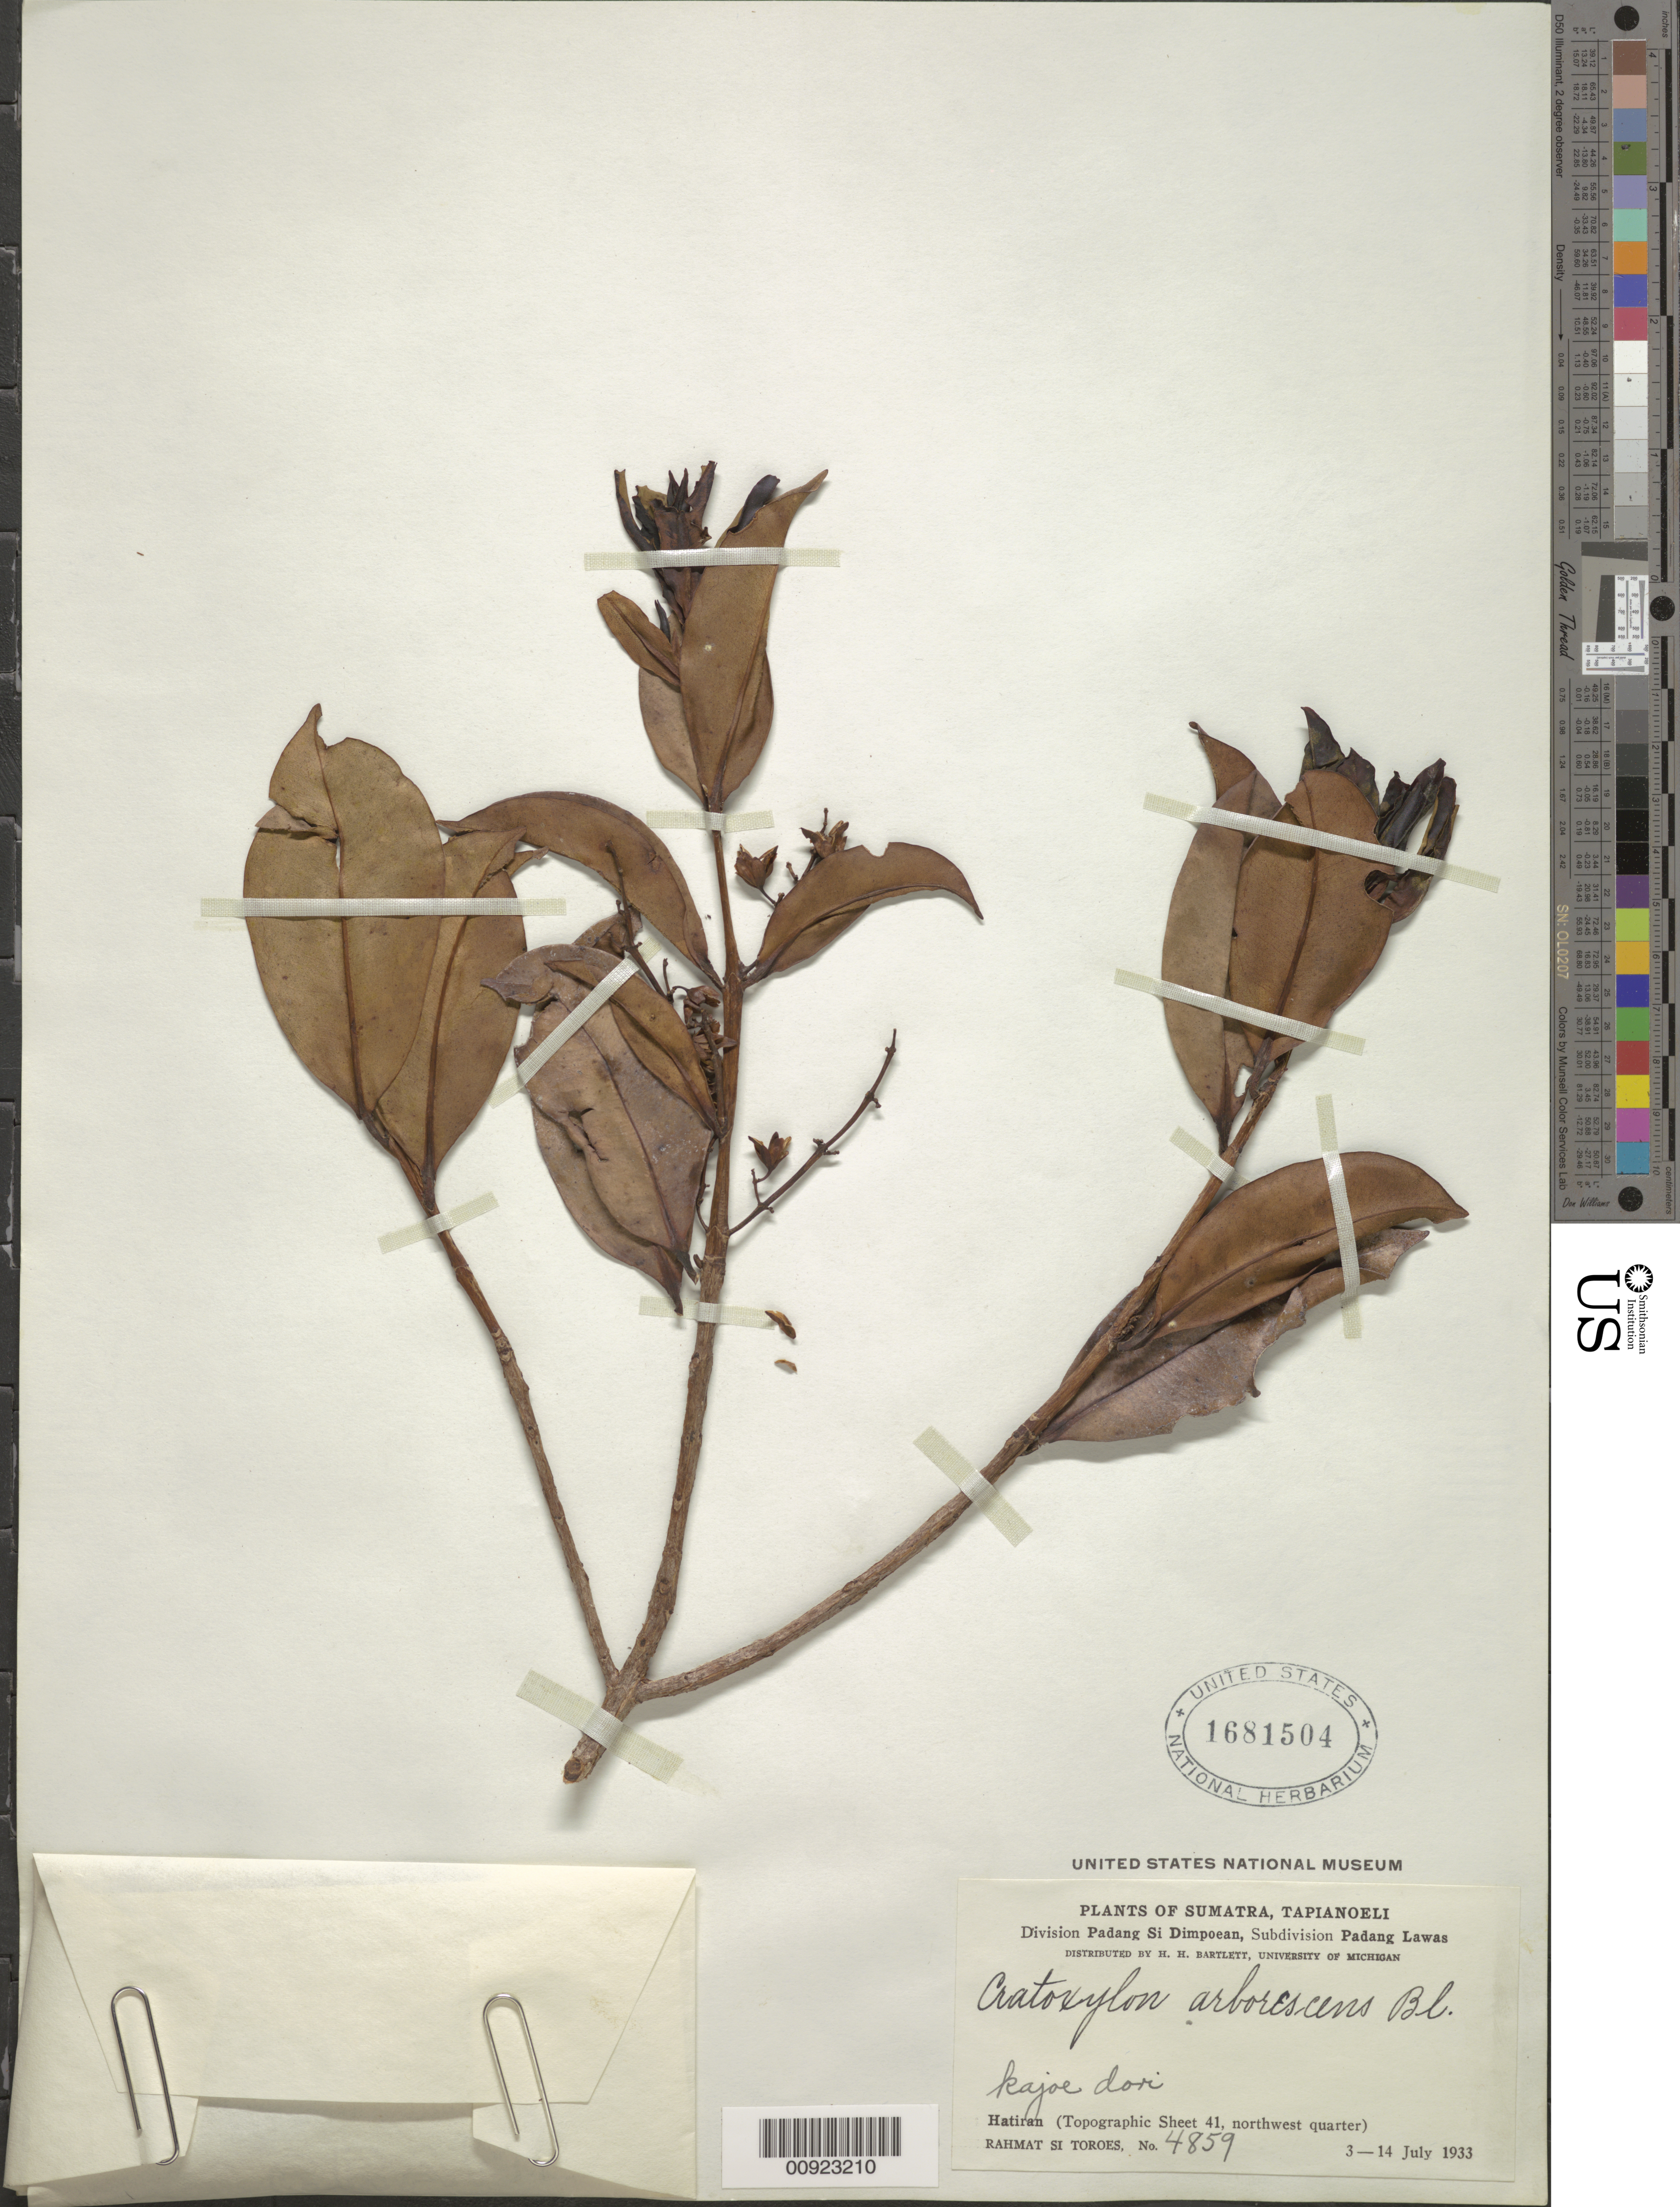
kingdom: Plantae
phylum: Tracheophyta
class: Magnoliopsida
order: Malpighiales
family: Hypericaceae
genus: Cratoxylum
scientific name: Cratoxylum arborescens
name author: (Vahl) Blume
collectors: Rahmat Si Boeea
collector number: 4859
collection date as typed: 03 Jul 1933 to 14 Jul 1933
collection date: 1933-07-03/1933-07-14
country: Indonesia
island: Sumatra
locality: Hatiran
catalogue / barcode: US 1681504